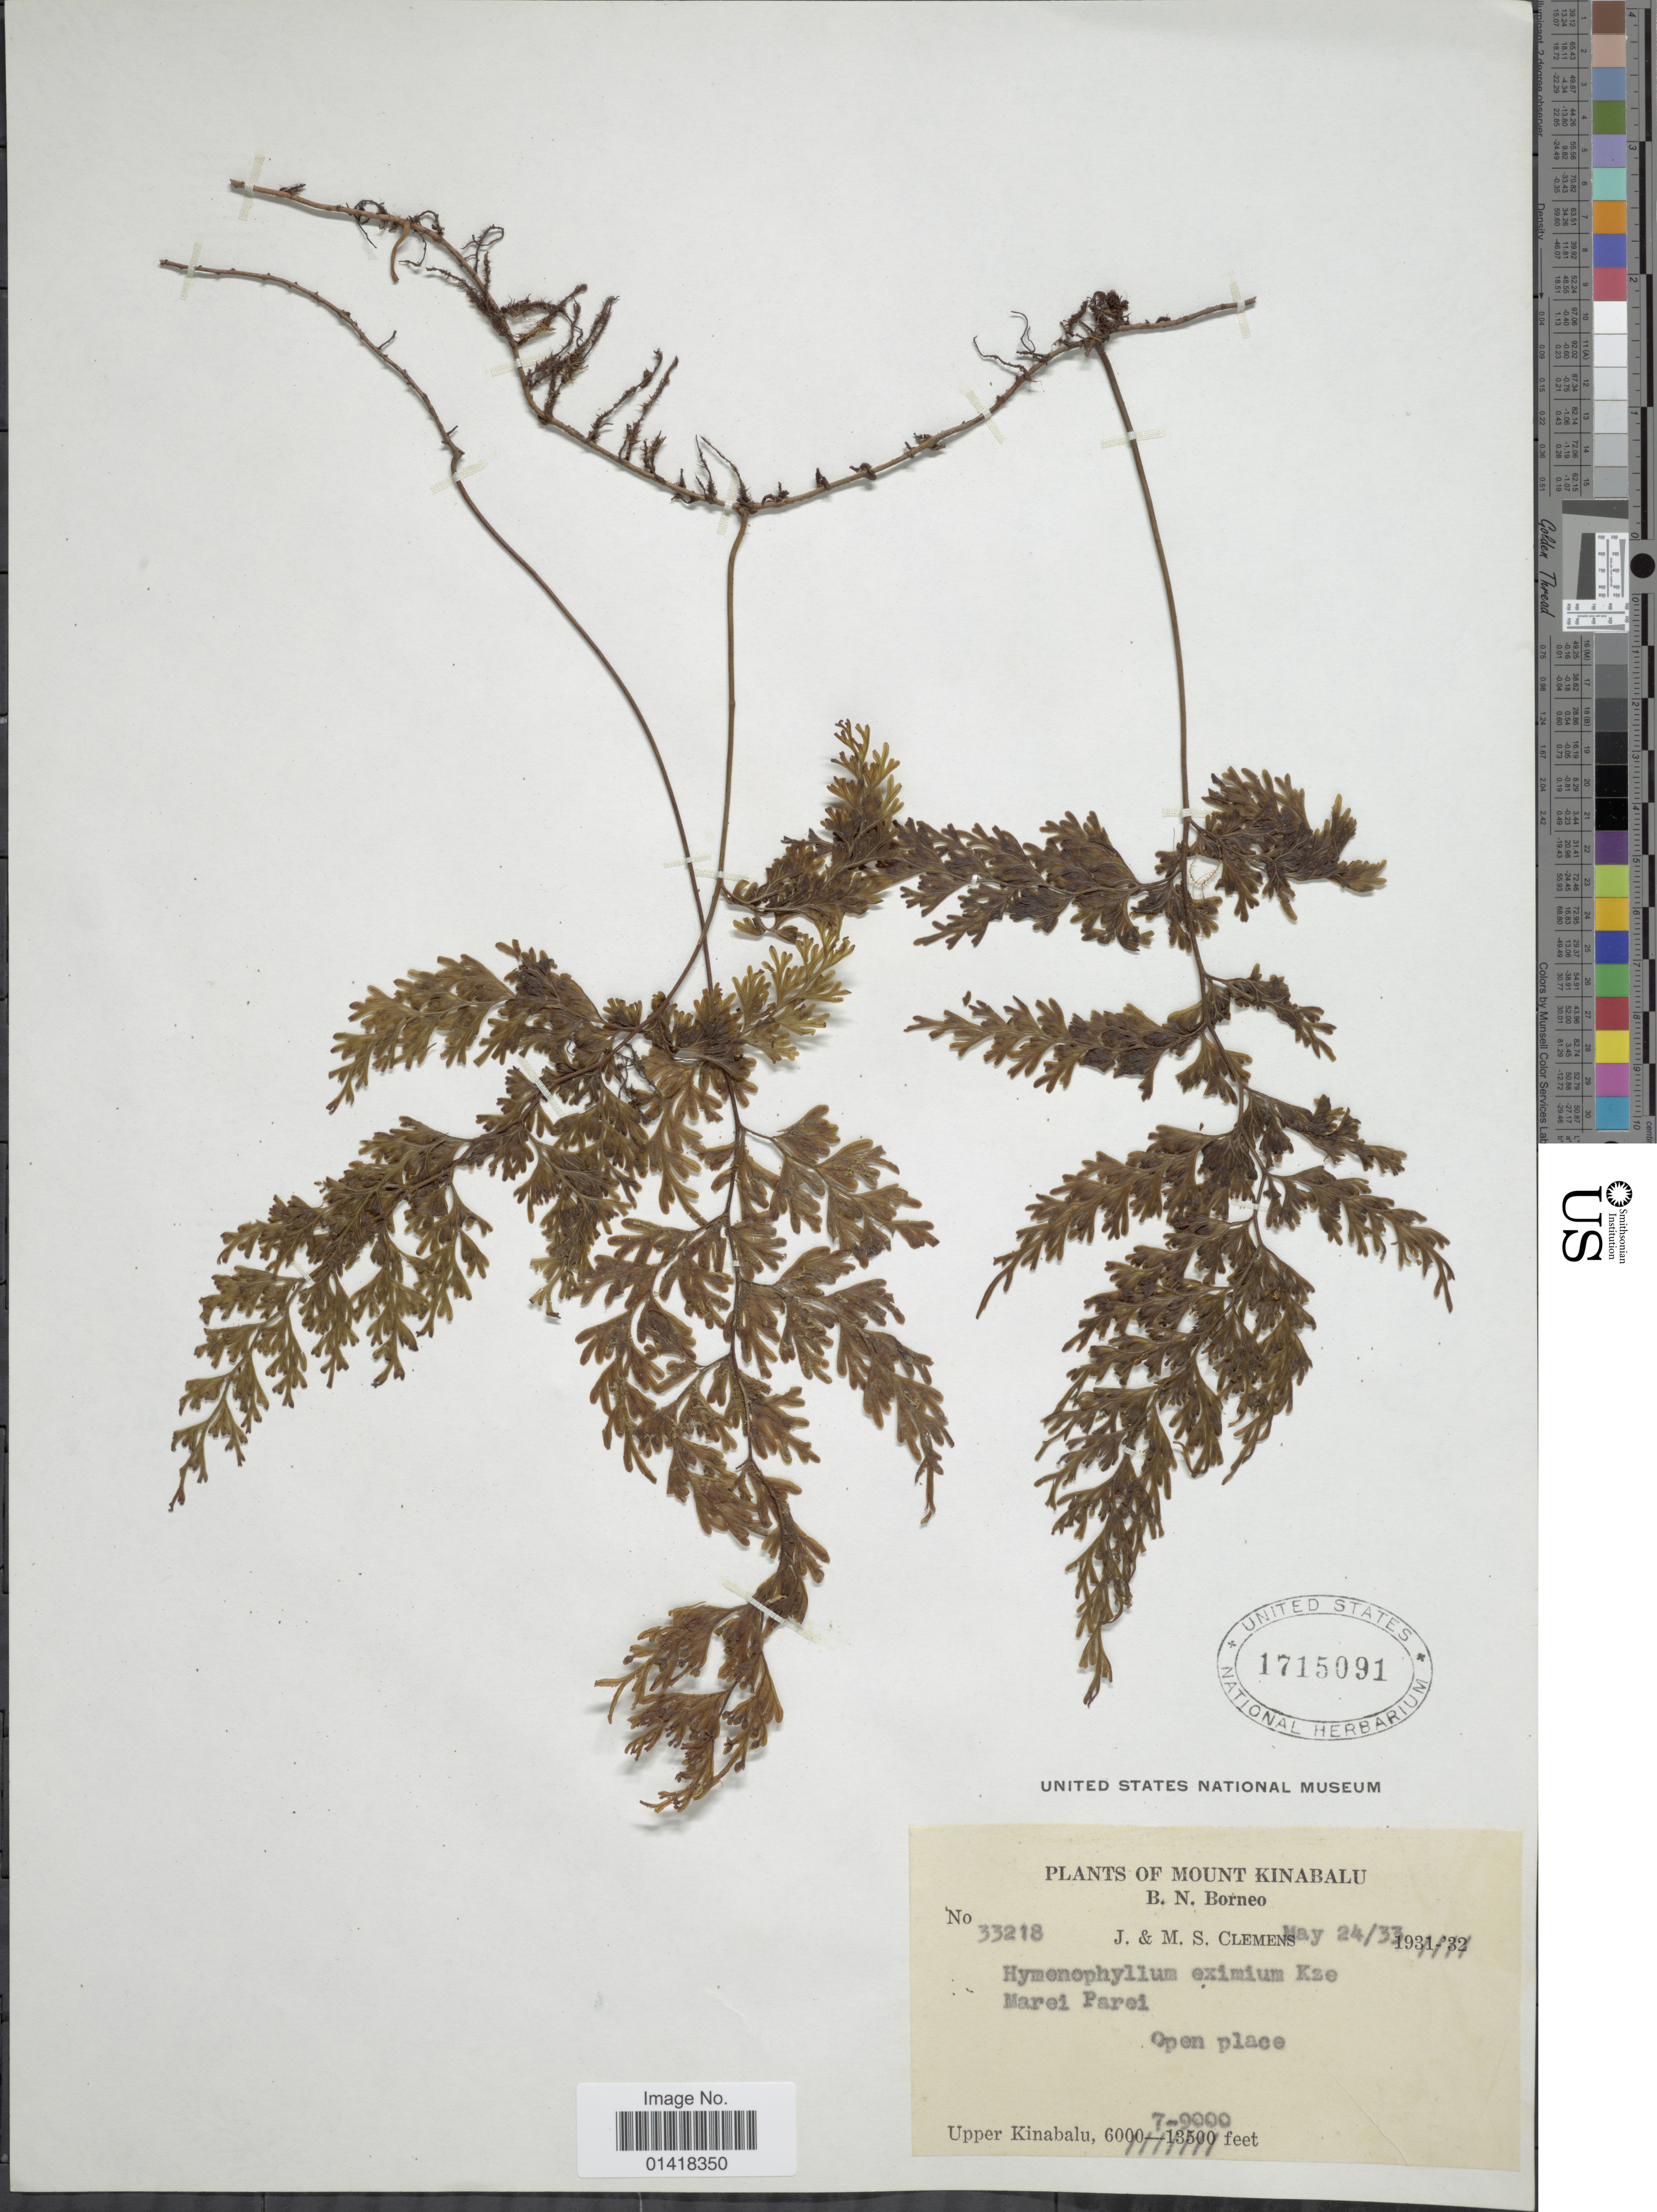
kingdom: Plantae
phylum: Tracheophyta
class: Polypodiopsida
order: Hymenophyllales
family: Hymenophyllaceae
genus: Hymenophyllum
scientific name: Hymenophyllum emarginatum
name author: Sw.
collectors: J. Clemens & M. S. Clemens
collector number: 33218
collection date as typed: Transcribed d/m/y: 24/5/33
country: Malaysia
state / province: Sabah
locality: Mount Kinabalu, B.N. Borneo. Upper Kinabalu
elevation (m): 2134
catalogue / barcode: US 1715091